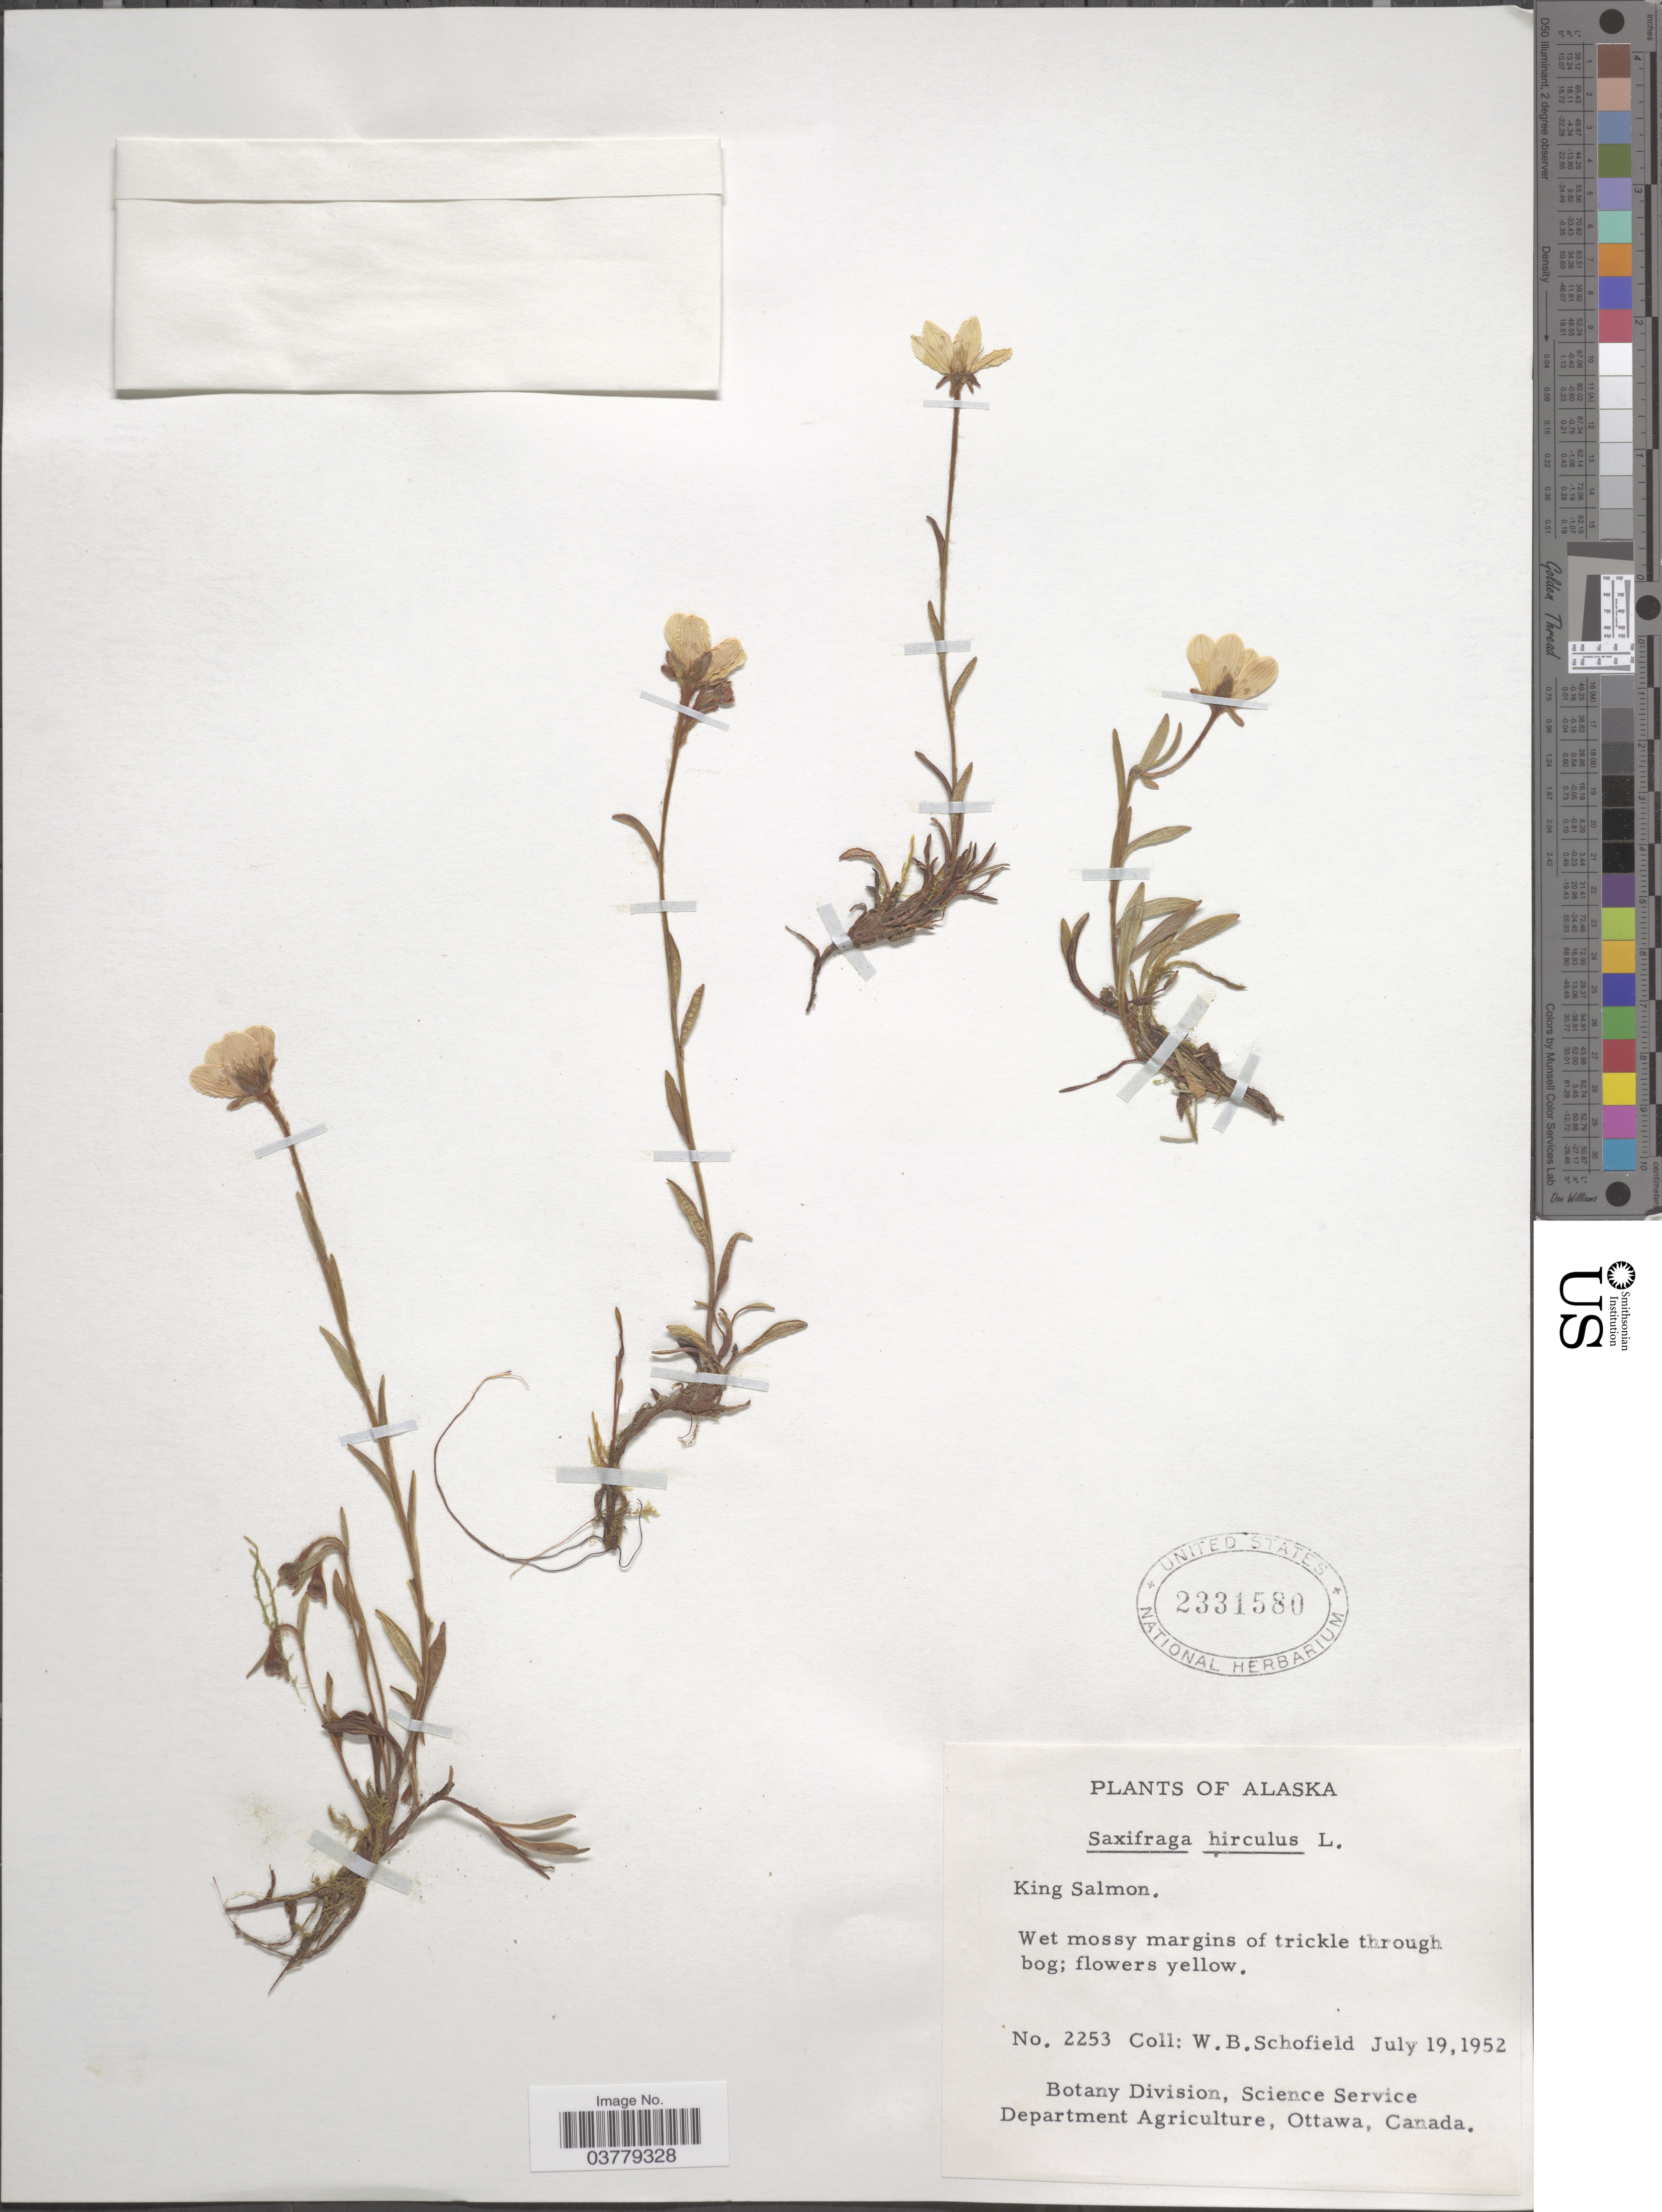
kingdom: Plantae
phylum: Tracheophyta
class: Magnoliopsida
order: Saxifragales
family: Saxifragaceae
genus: Saxifraga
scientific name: Saxifraga hirculus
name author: L.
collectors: W. Schofield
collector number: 2253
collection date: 1952-07-19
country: United States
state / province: Alaska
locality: King Salmon.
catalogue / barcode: US 2331580